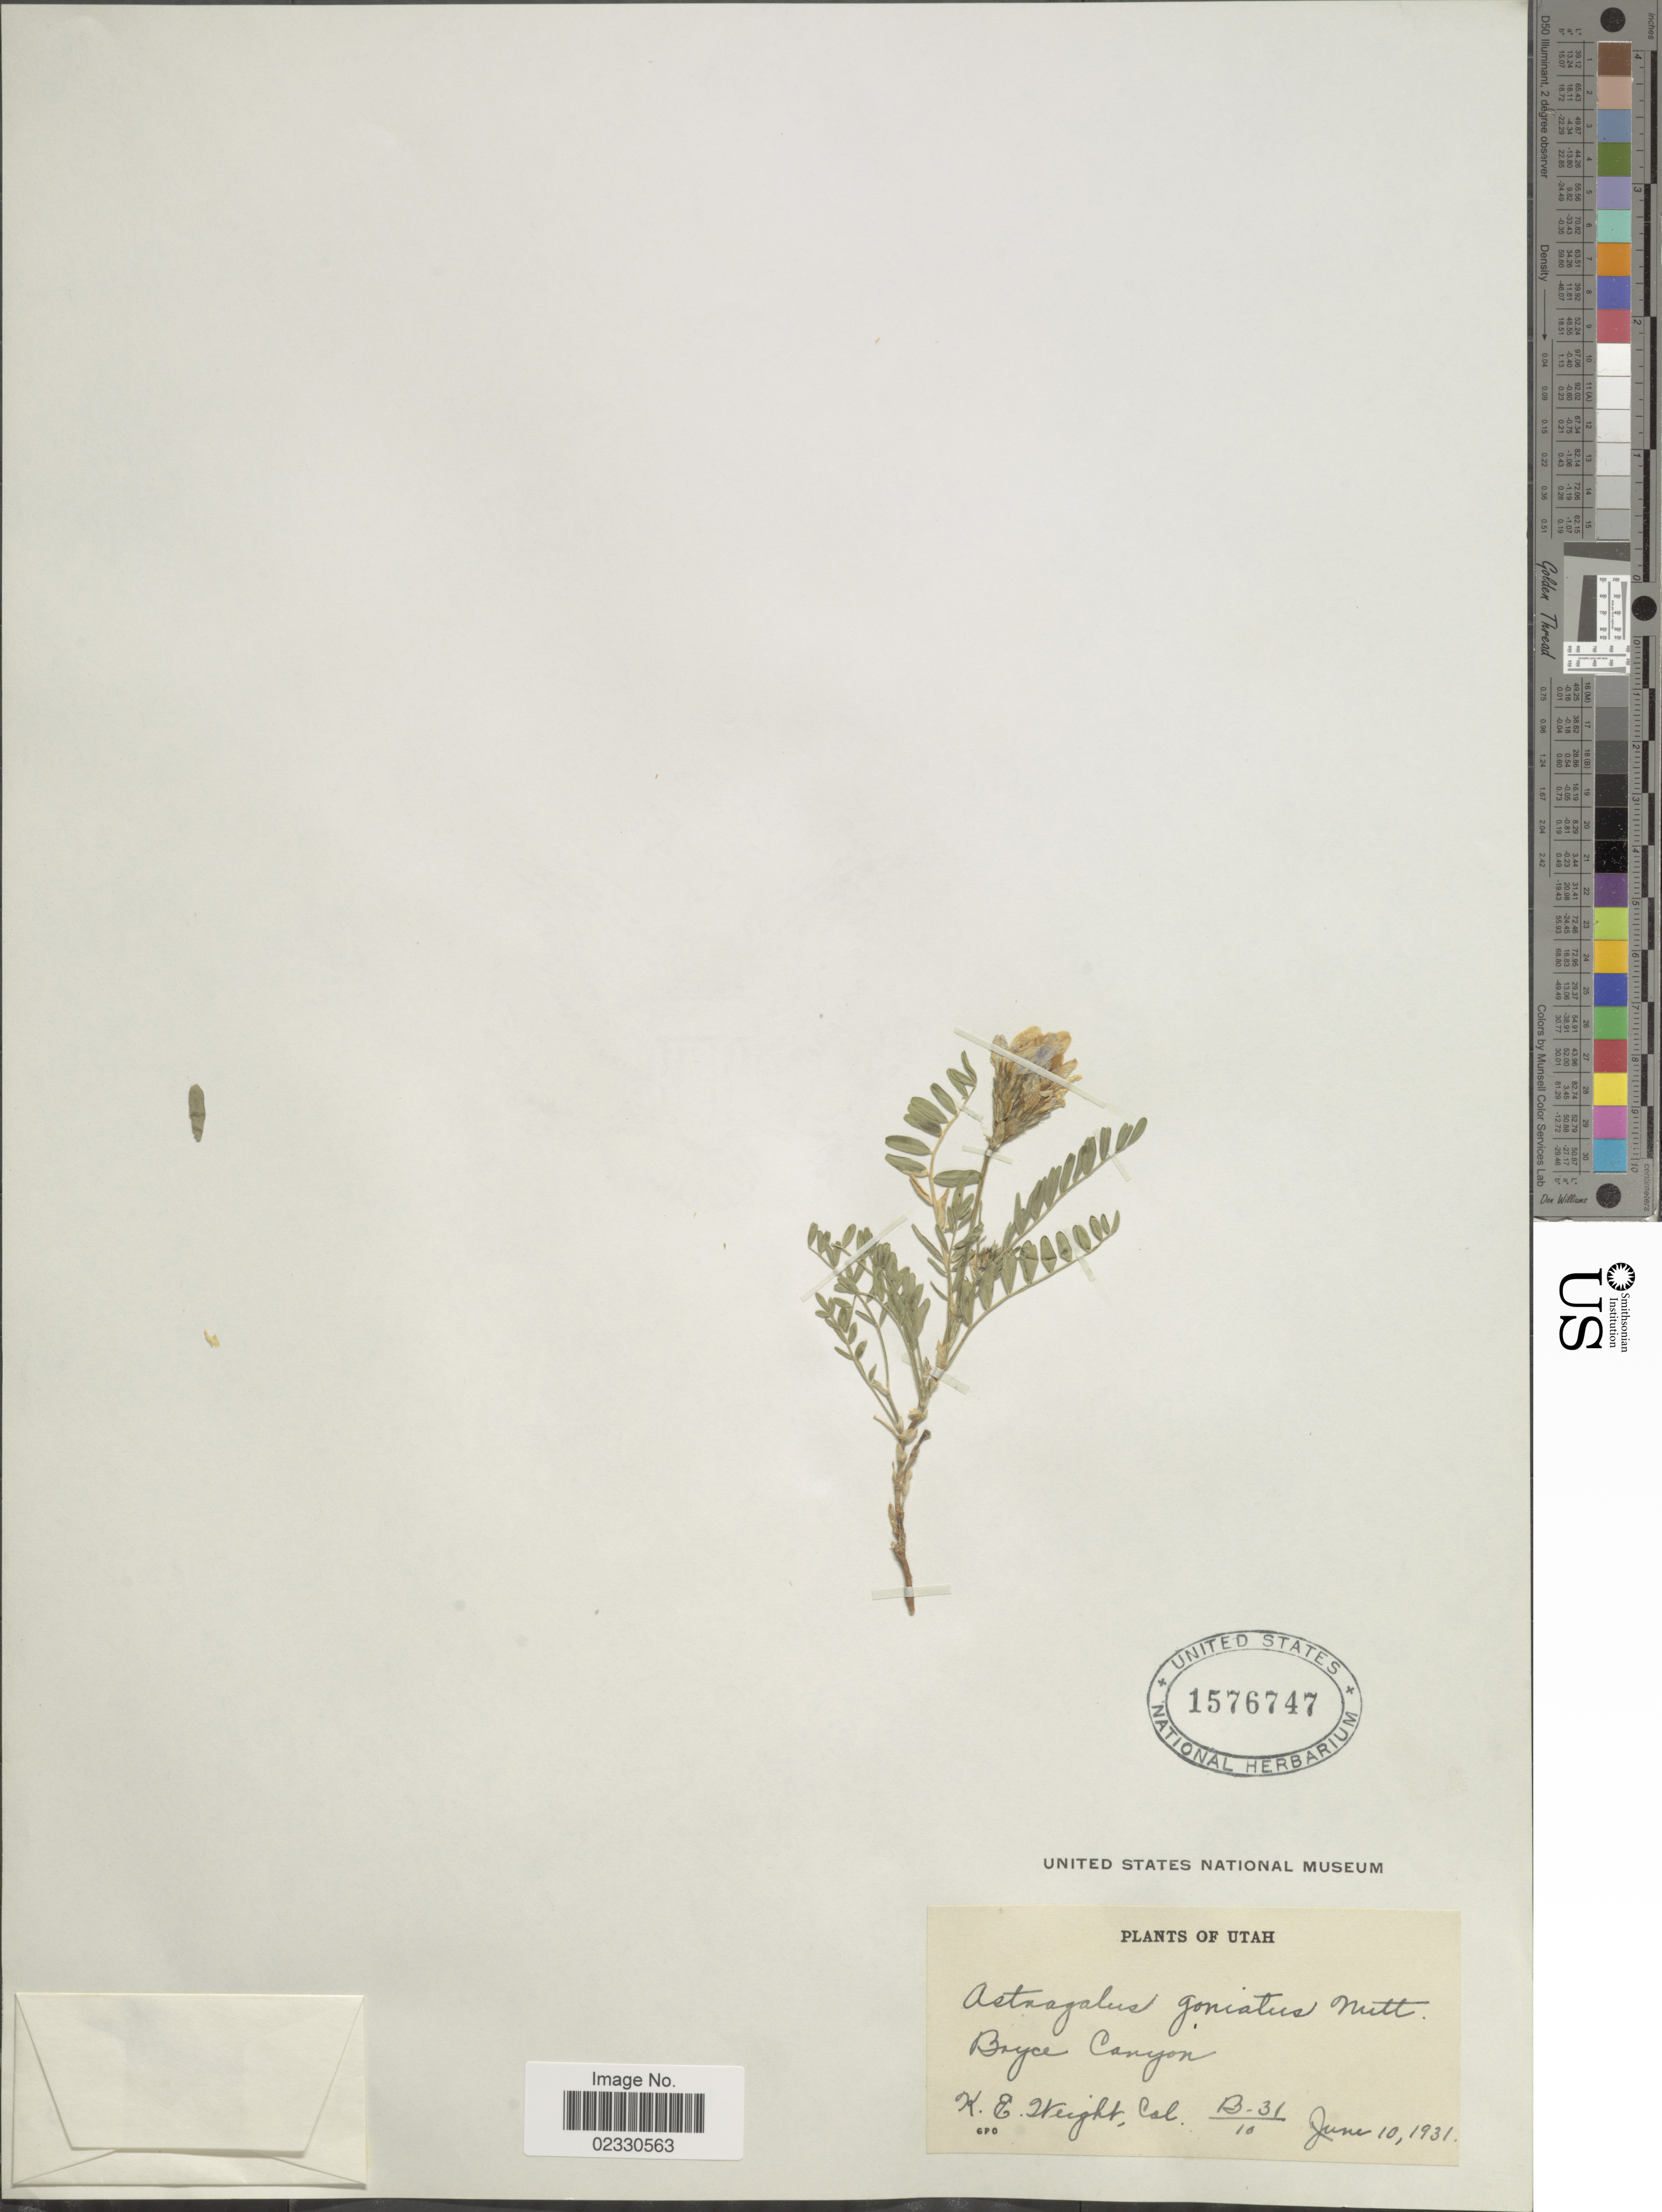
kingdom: Plantae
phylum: Tracheophyta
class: Magnoliopsida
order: Fabales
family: Fabaceae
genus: Astragalus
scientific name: Astragalus dasyglottis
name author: DC.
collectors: K. Weight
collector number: B-31/10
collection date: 1931-06-10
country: United States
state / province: Utah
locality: Boyce Canyon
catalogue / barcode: US 1576747